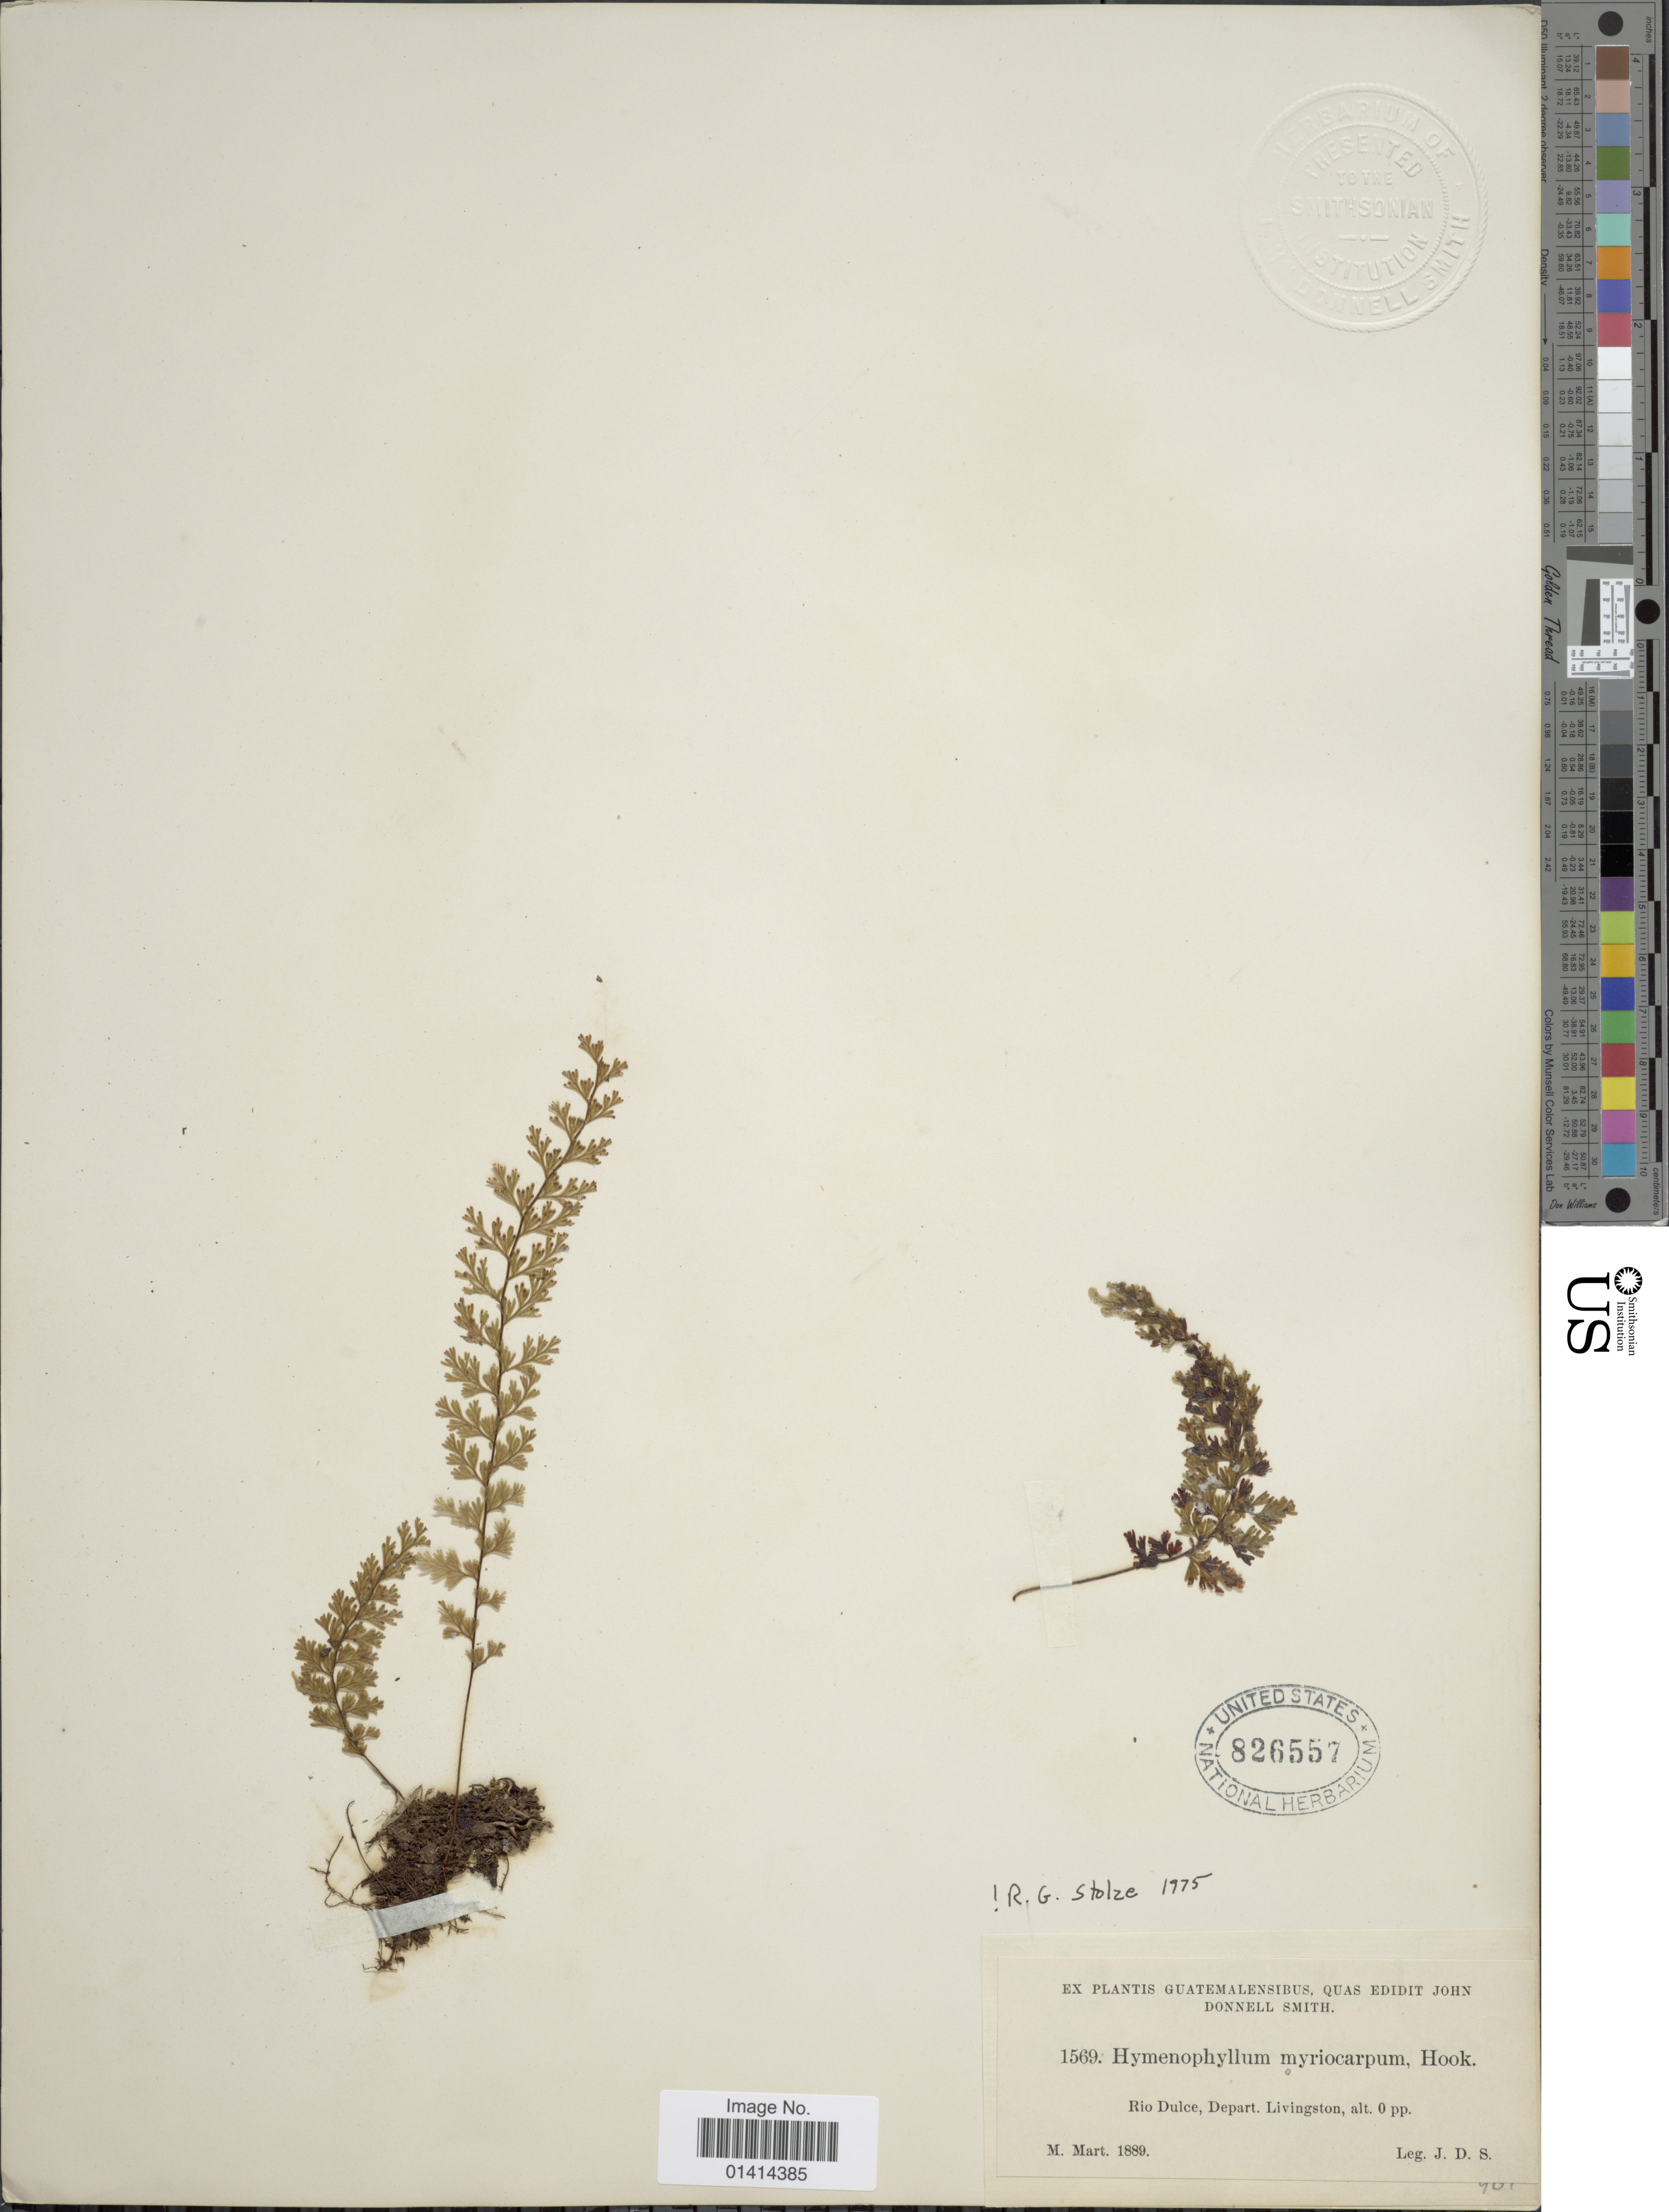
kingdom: Plantae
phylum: Tracheophyta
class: Polypodiopsida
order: Hymenophyllales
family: Hymenophyllaceae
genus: Hymenophyllum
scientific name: Hymenophyllum myriocarpum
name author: Hook.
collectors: J. D. Smith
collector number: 1569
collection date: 1889-03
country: Guatemala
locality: Rio Dulce, Depart. Livingtson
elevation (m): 0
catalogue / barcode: US 826557